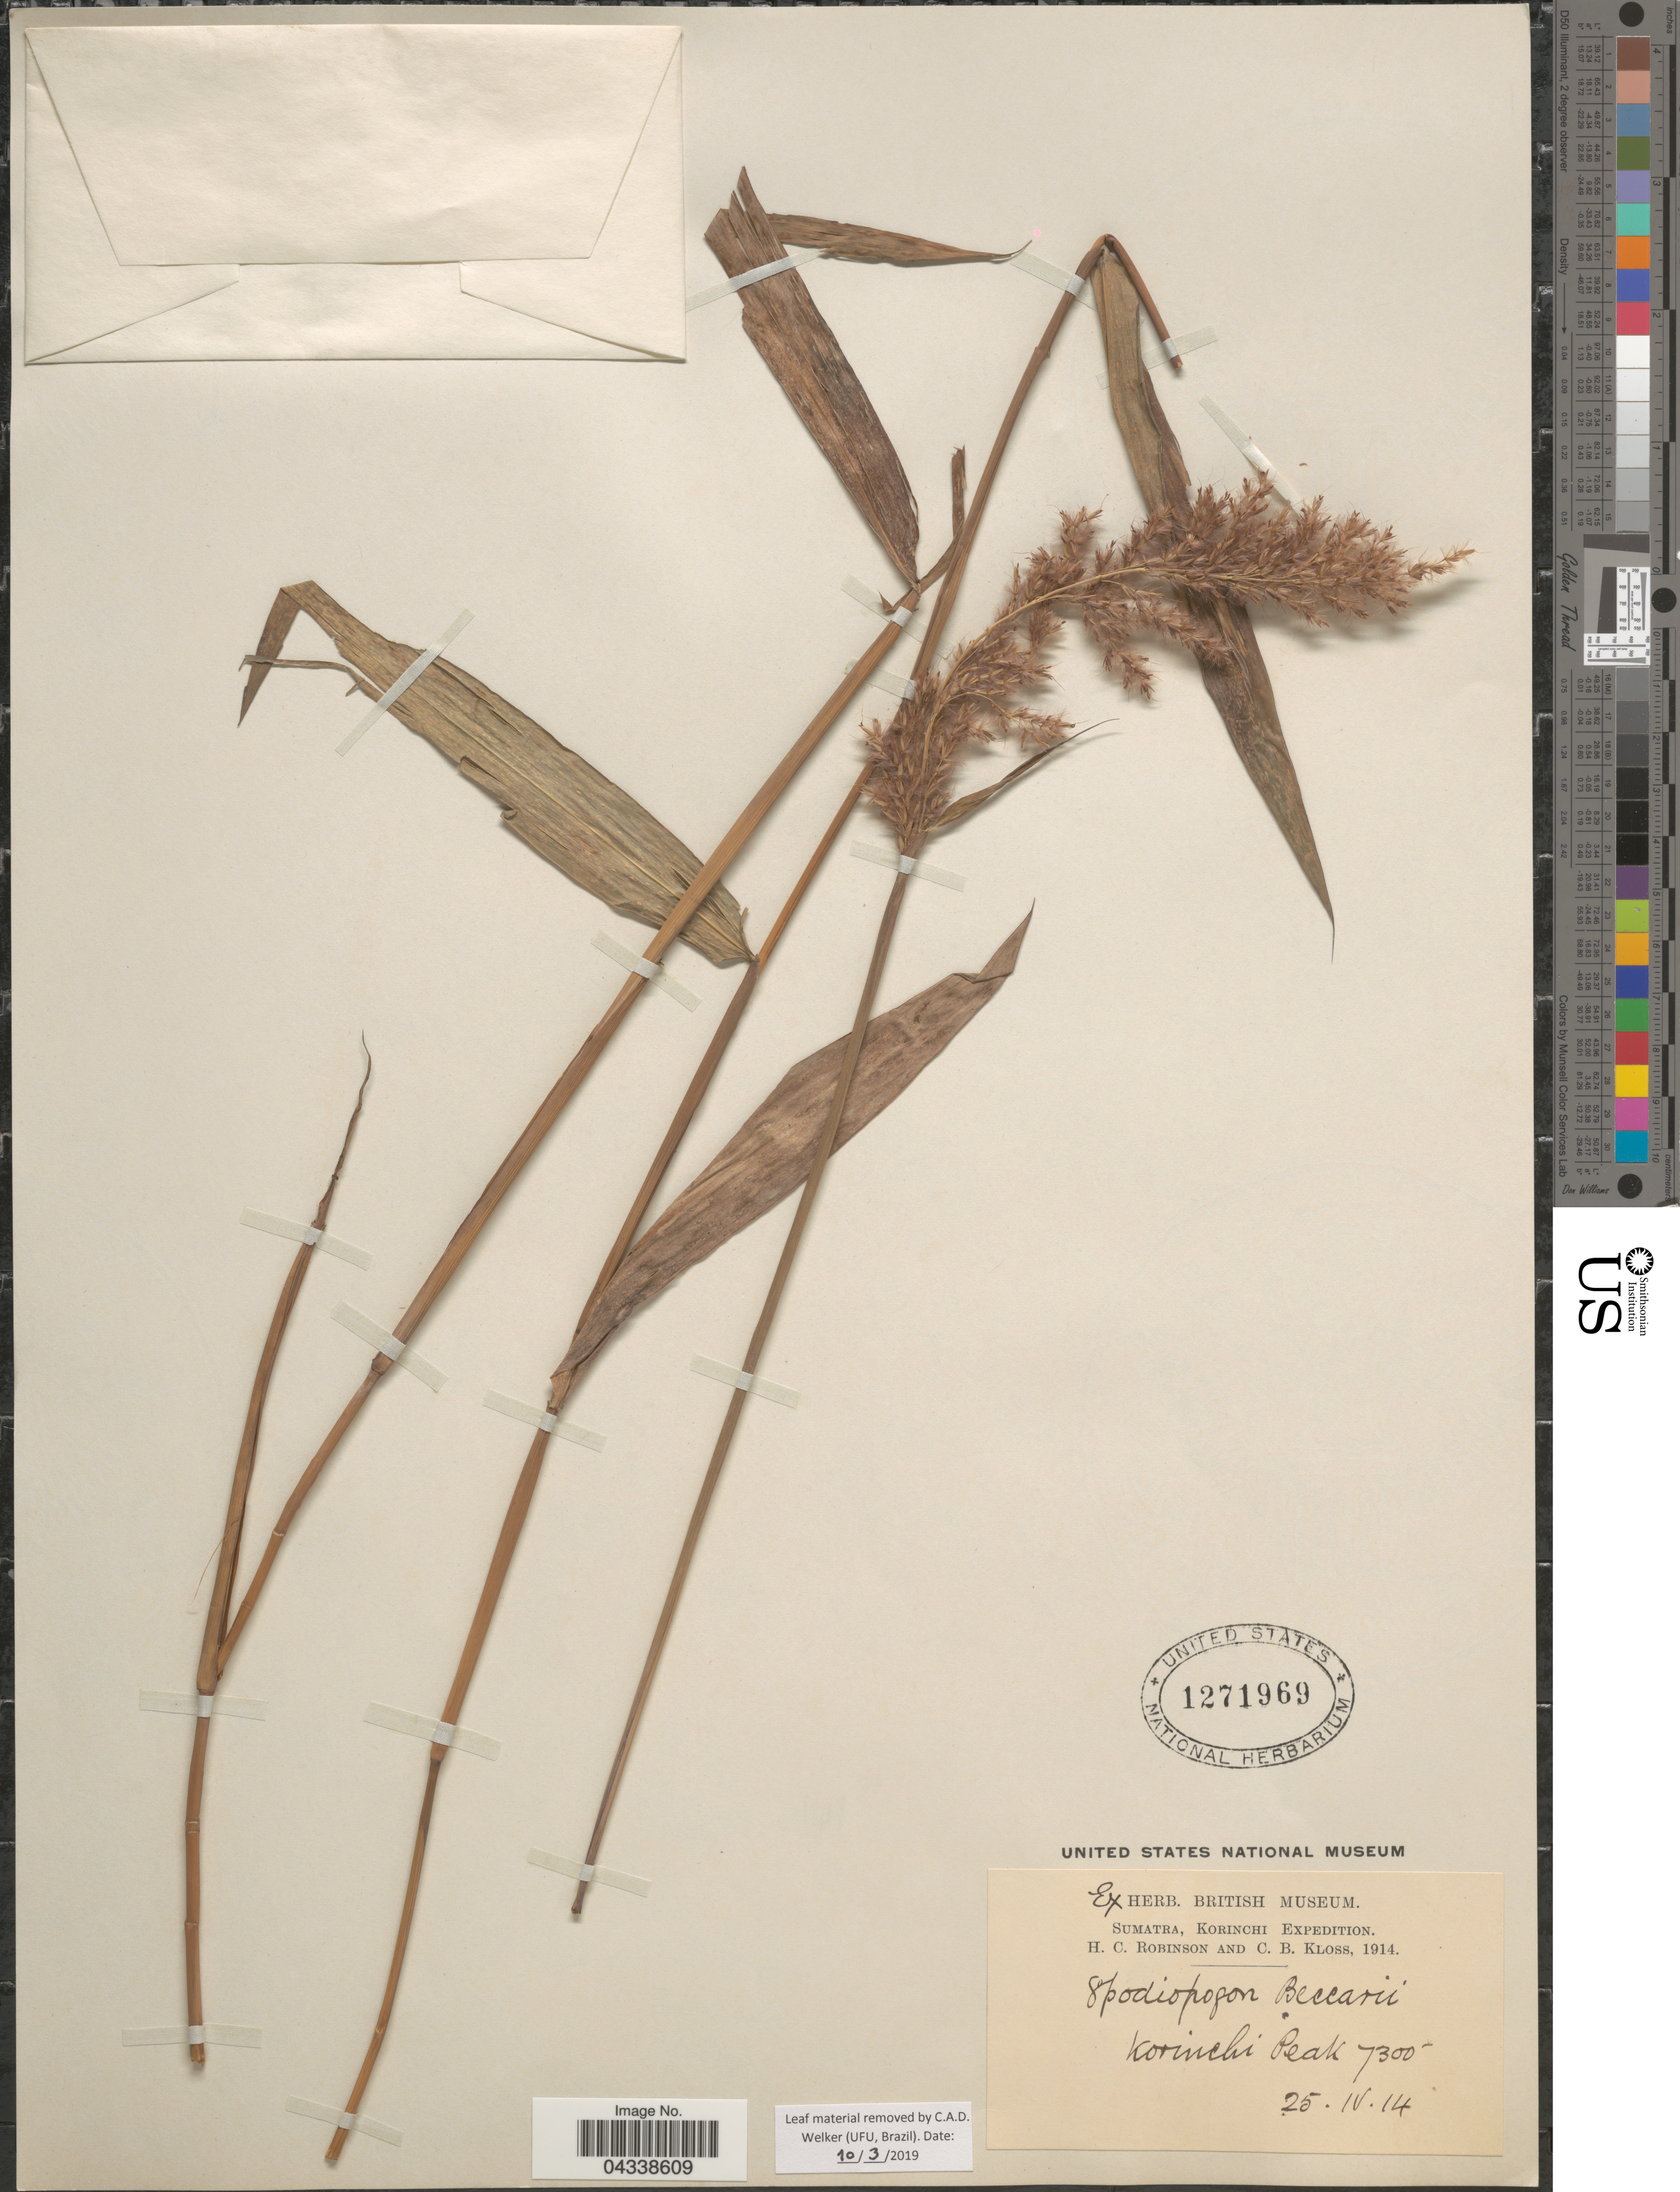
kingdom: Plantae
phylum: Tracheophyta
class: Liliopsida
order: Poales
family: Poaceae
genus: Saccharum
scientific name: Saccharum beccarii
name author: (Stapf) Cope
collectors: H. C. Robinson & C. Kloss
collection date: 1914-04-25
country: Indonesia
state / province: Sumatra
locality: Sumatra, Korinchi Expedition. Korinchi Peak.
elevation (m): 2225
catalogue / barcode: US 1271969